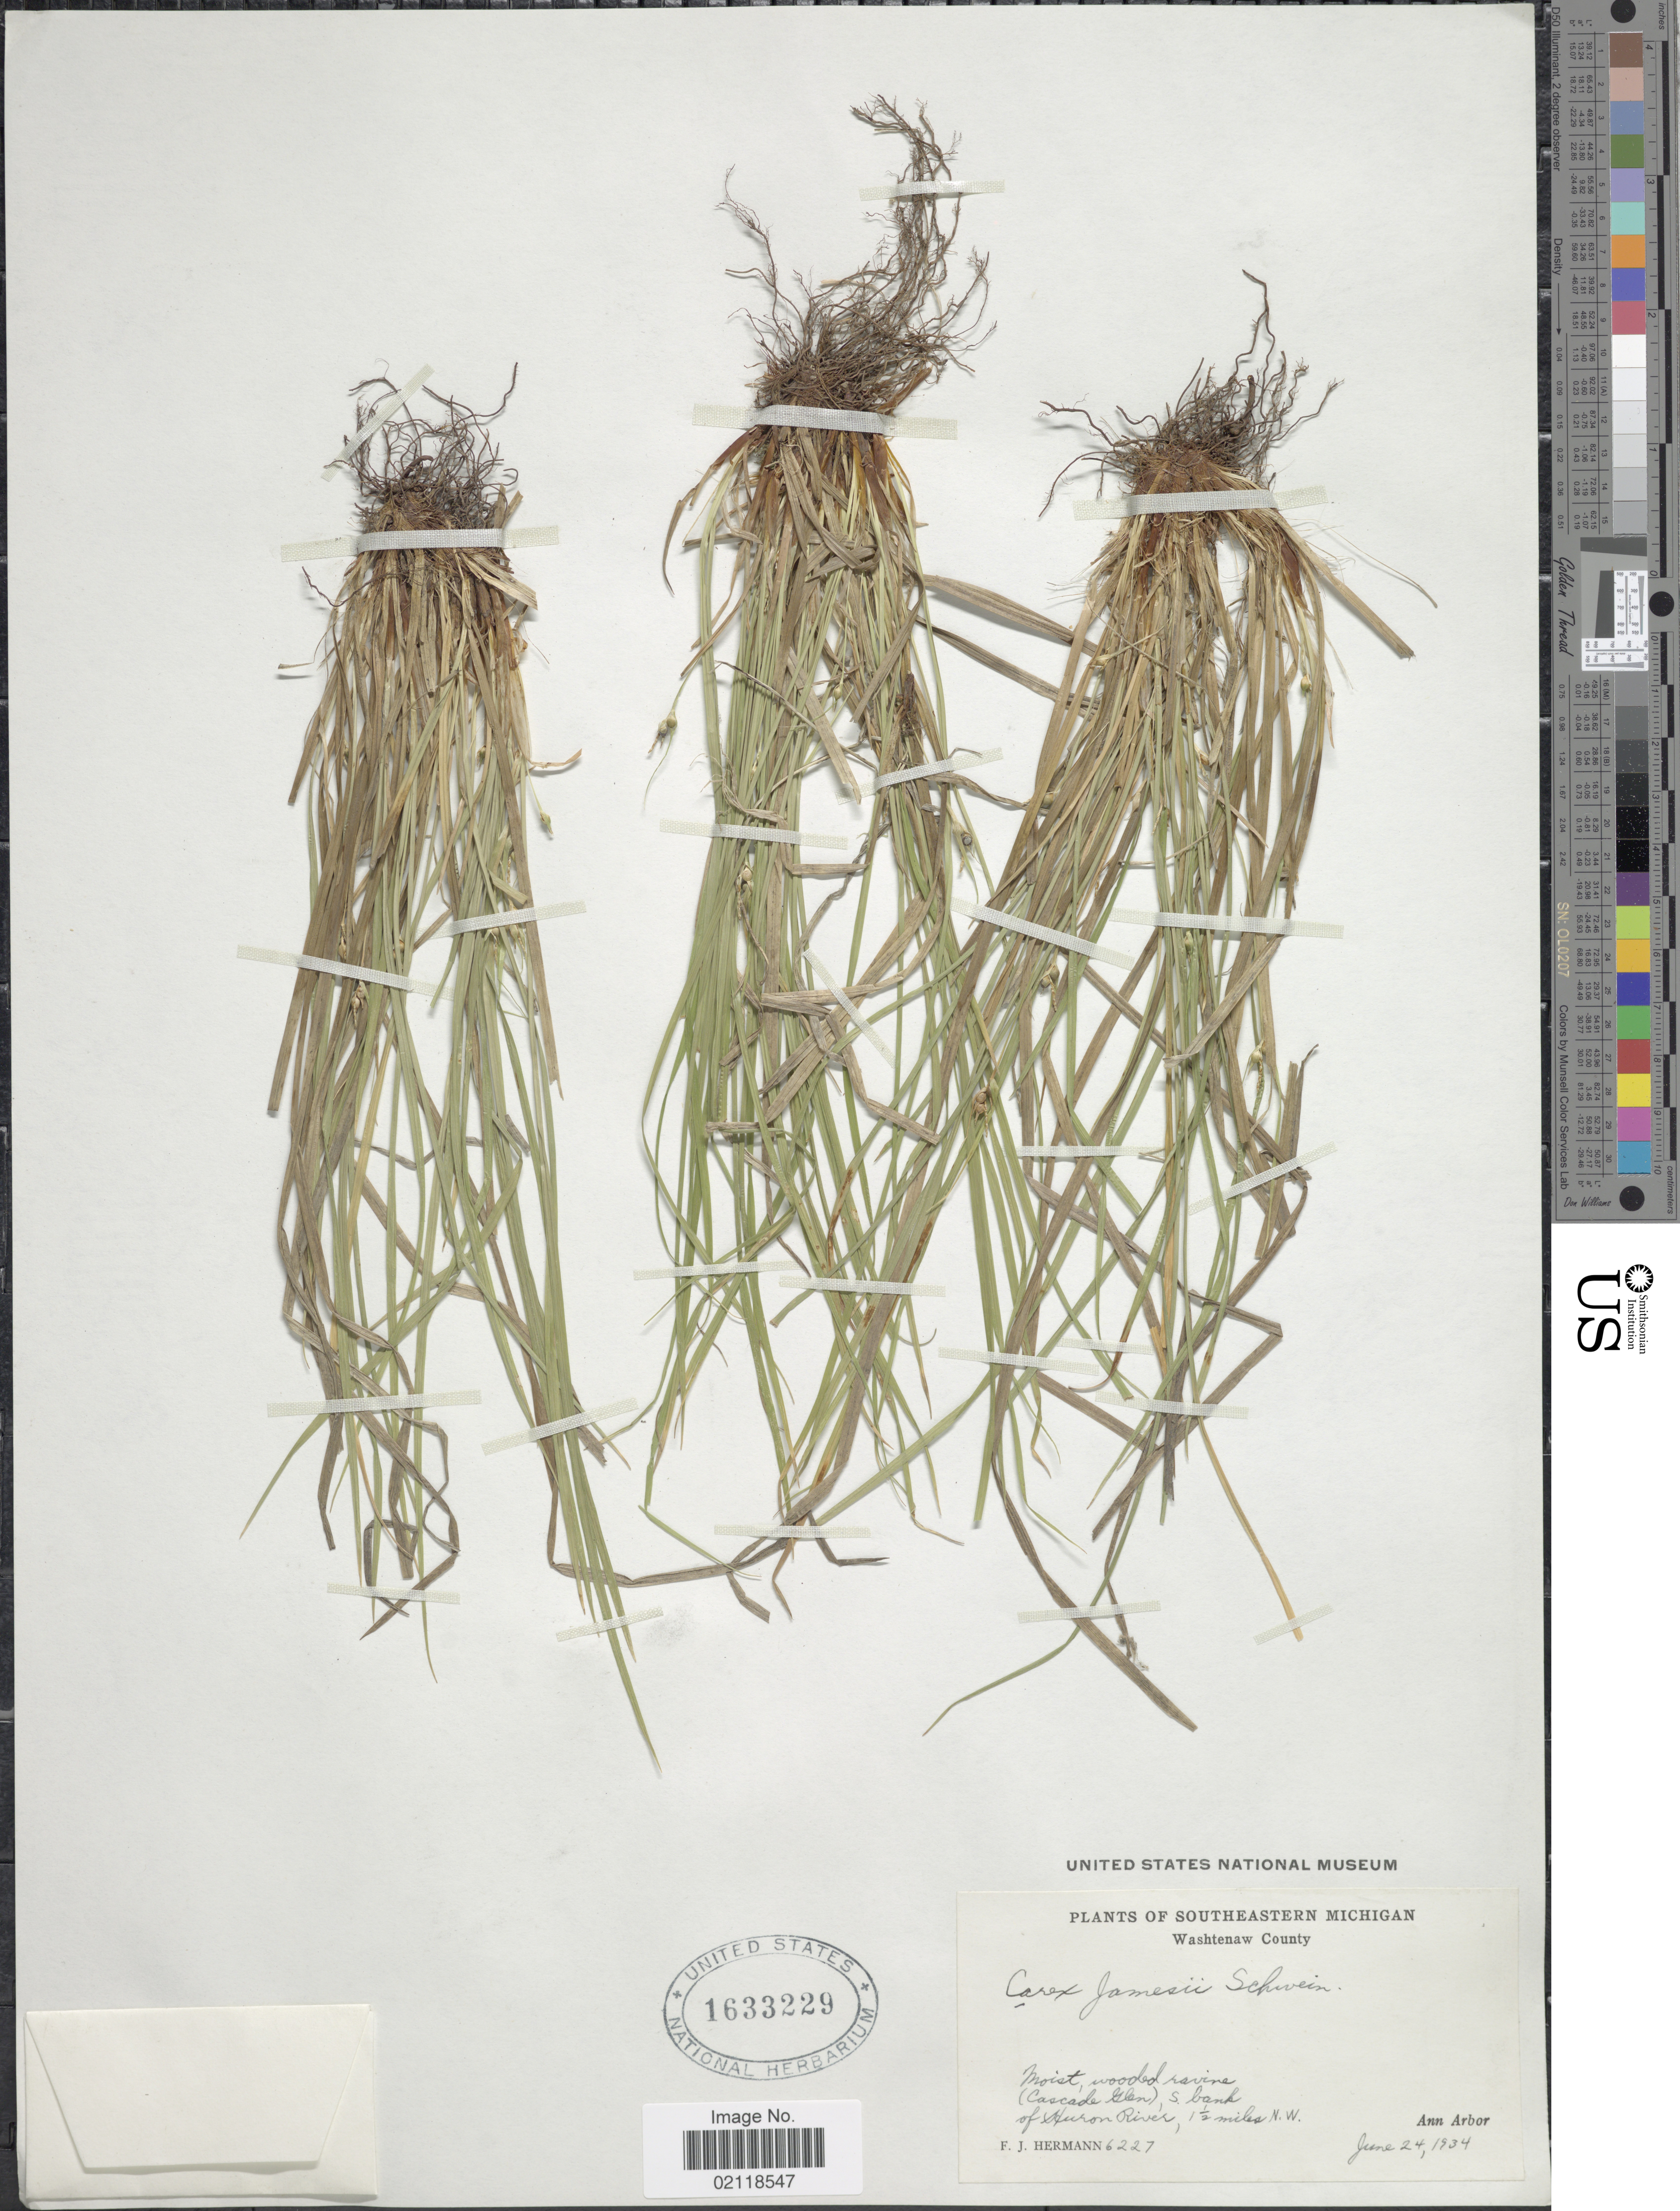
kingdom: Plantae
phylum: Tracheophyta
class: Liliopsida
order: Poales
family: Cyperaceae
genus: Carex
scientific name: Carex jamesii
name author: Schwein.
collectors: F. J. Hermann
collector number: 6227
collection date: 1934-06-24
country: United States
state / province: Michigan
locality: Southeastern Michigan, Washtenaw County, Moist, wooded ravine (Cascade Glen), S. bank of Huron River, 1 1/2 miles N.W. Ann Arbor.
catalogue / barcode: US 1633229